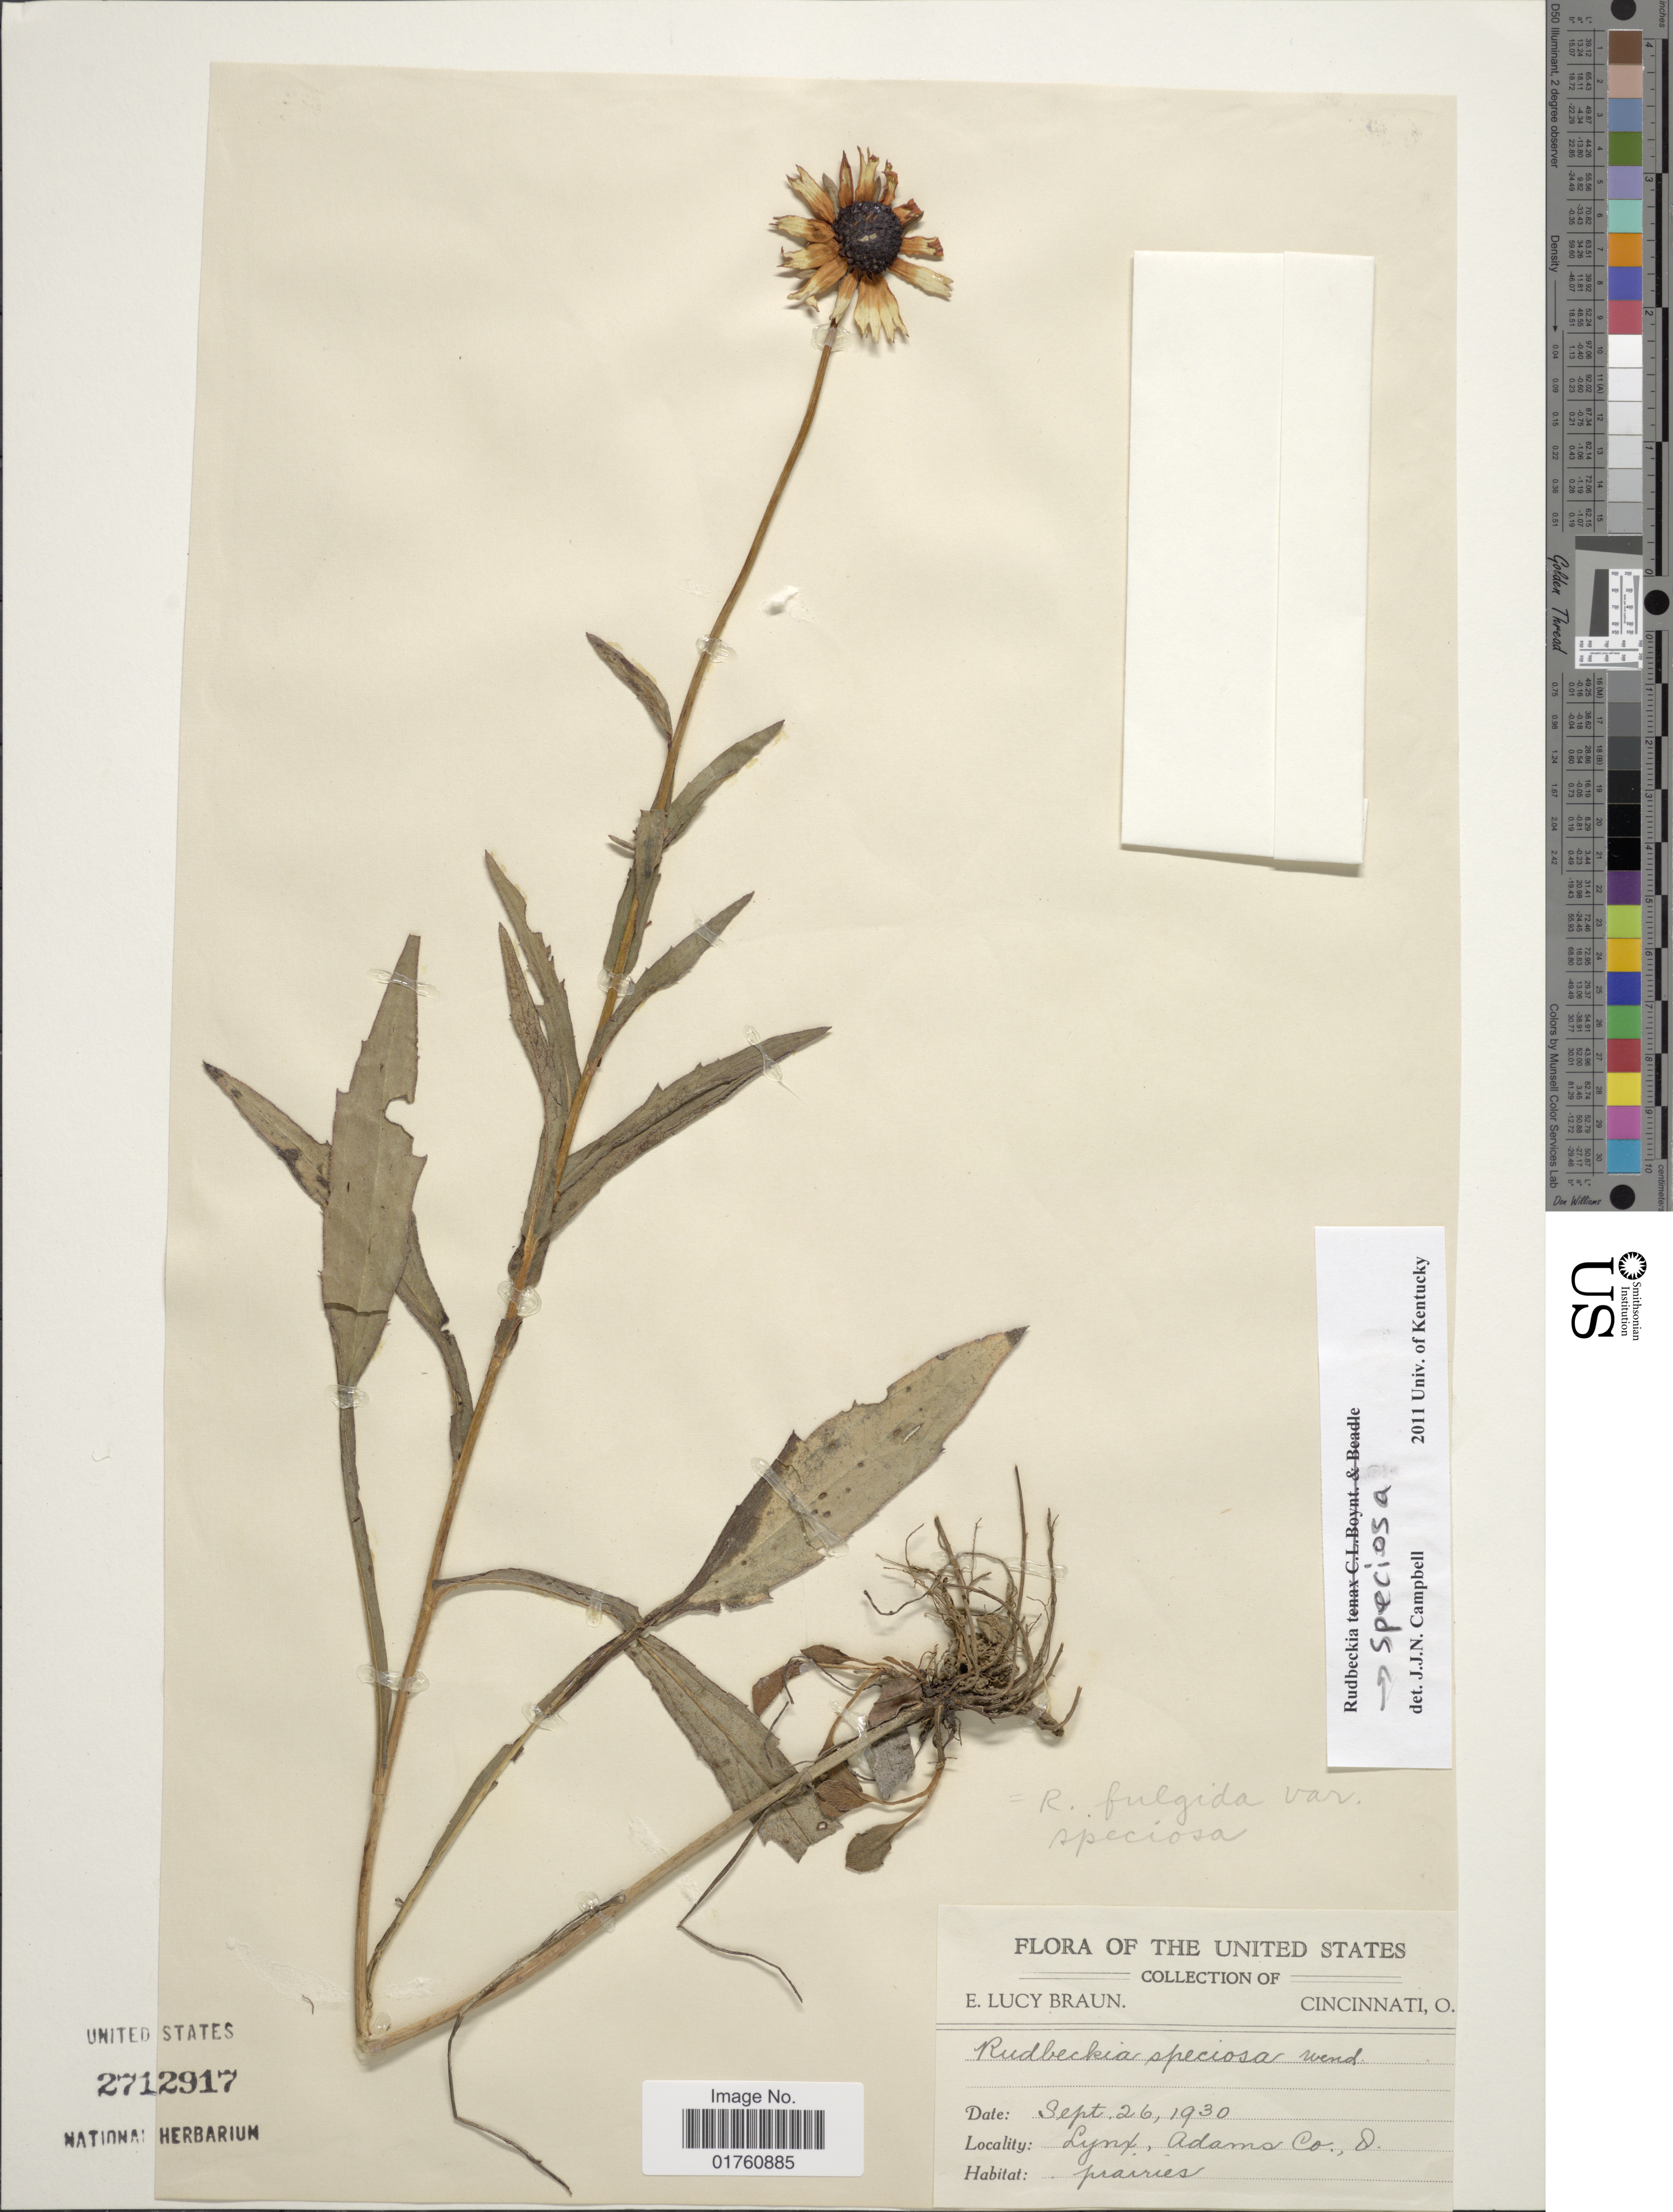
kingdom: Plantae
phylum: Tracheophyta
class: Magnoliopsida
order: Asterales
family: Asteraceae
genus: Rudbeckia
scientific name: Rudbeckia fulgida var. speciosa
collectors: E. L. Braun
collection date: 1930-09-26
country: United States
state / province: Ohio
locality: Lynx, Adams Co.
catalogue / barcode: US 2712917